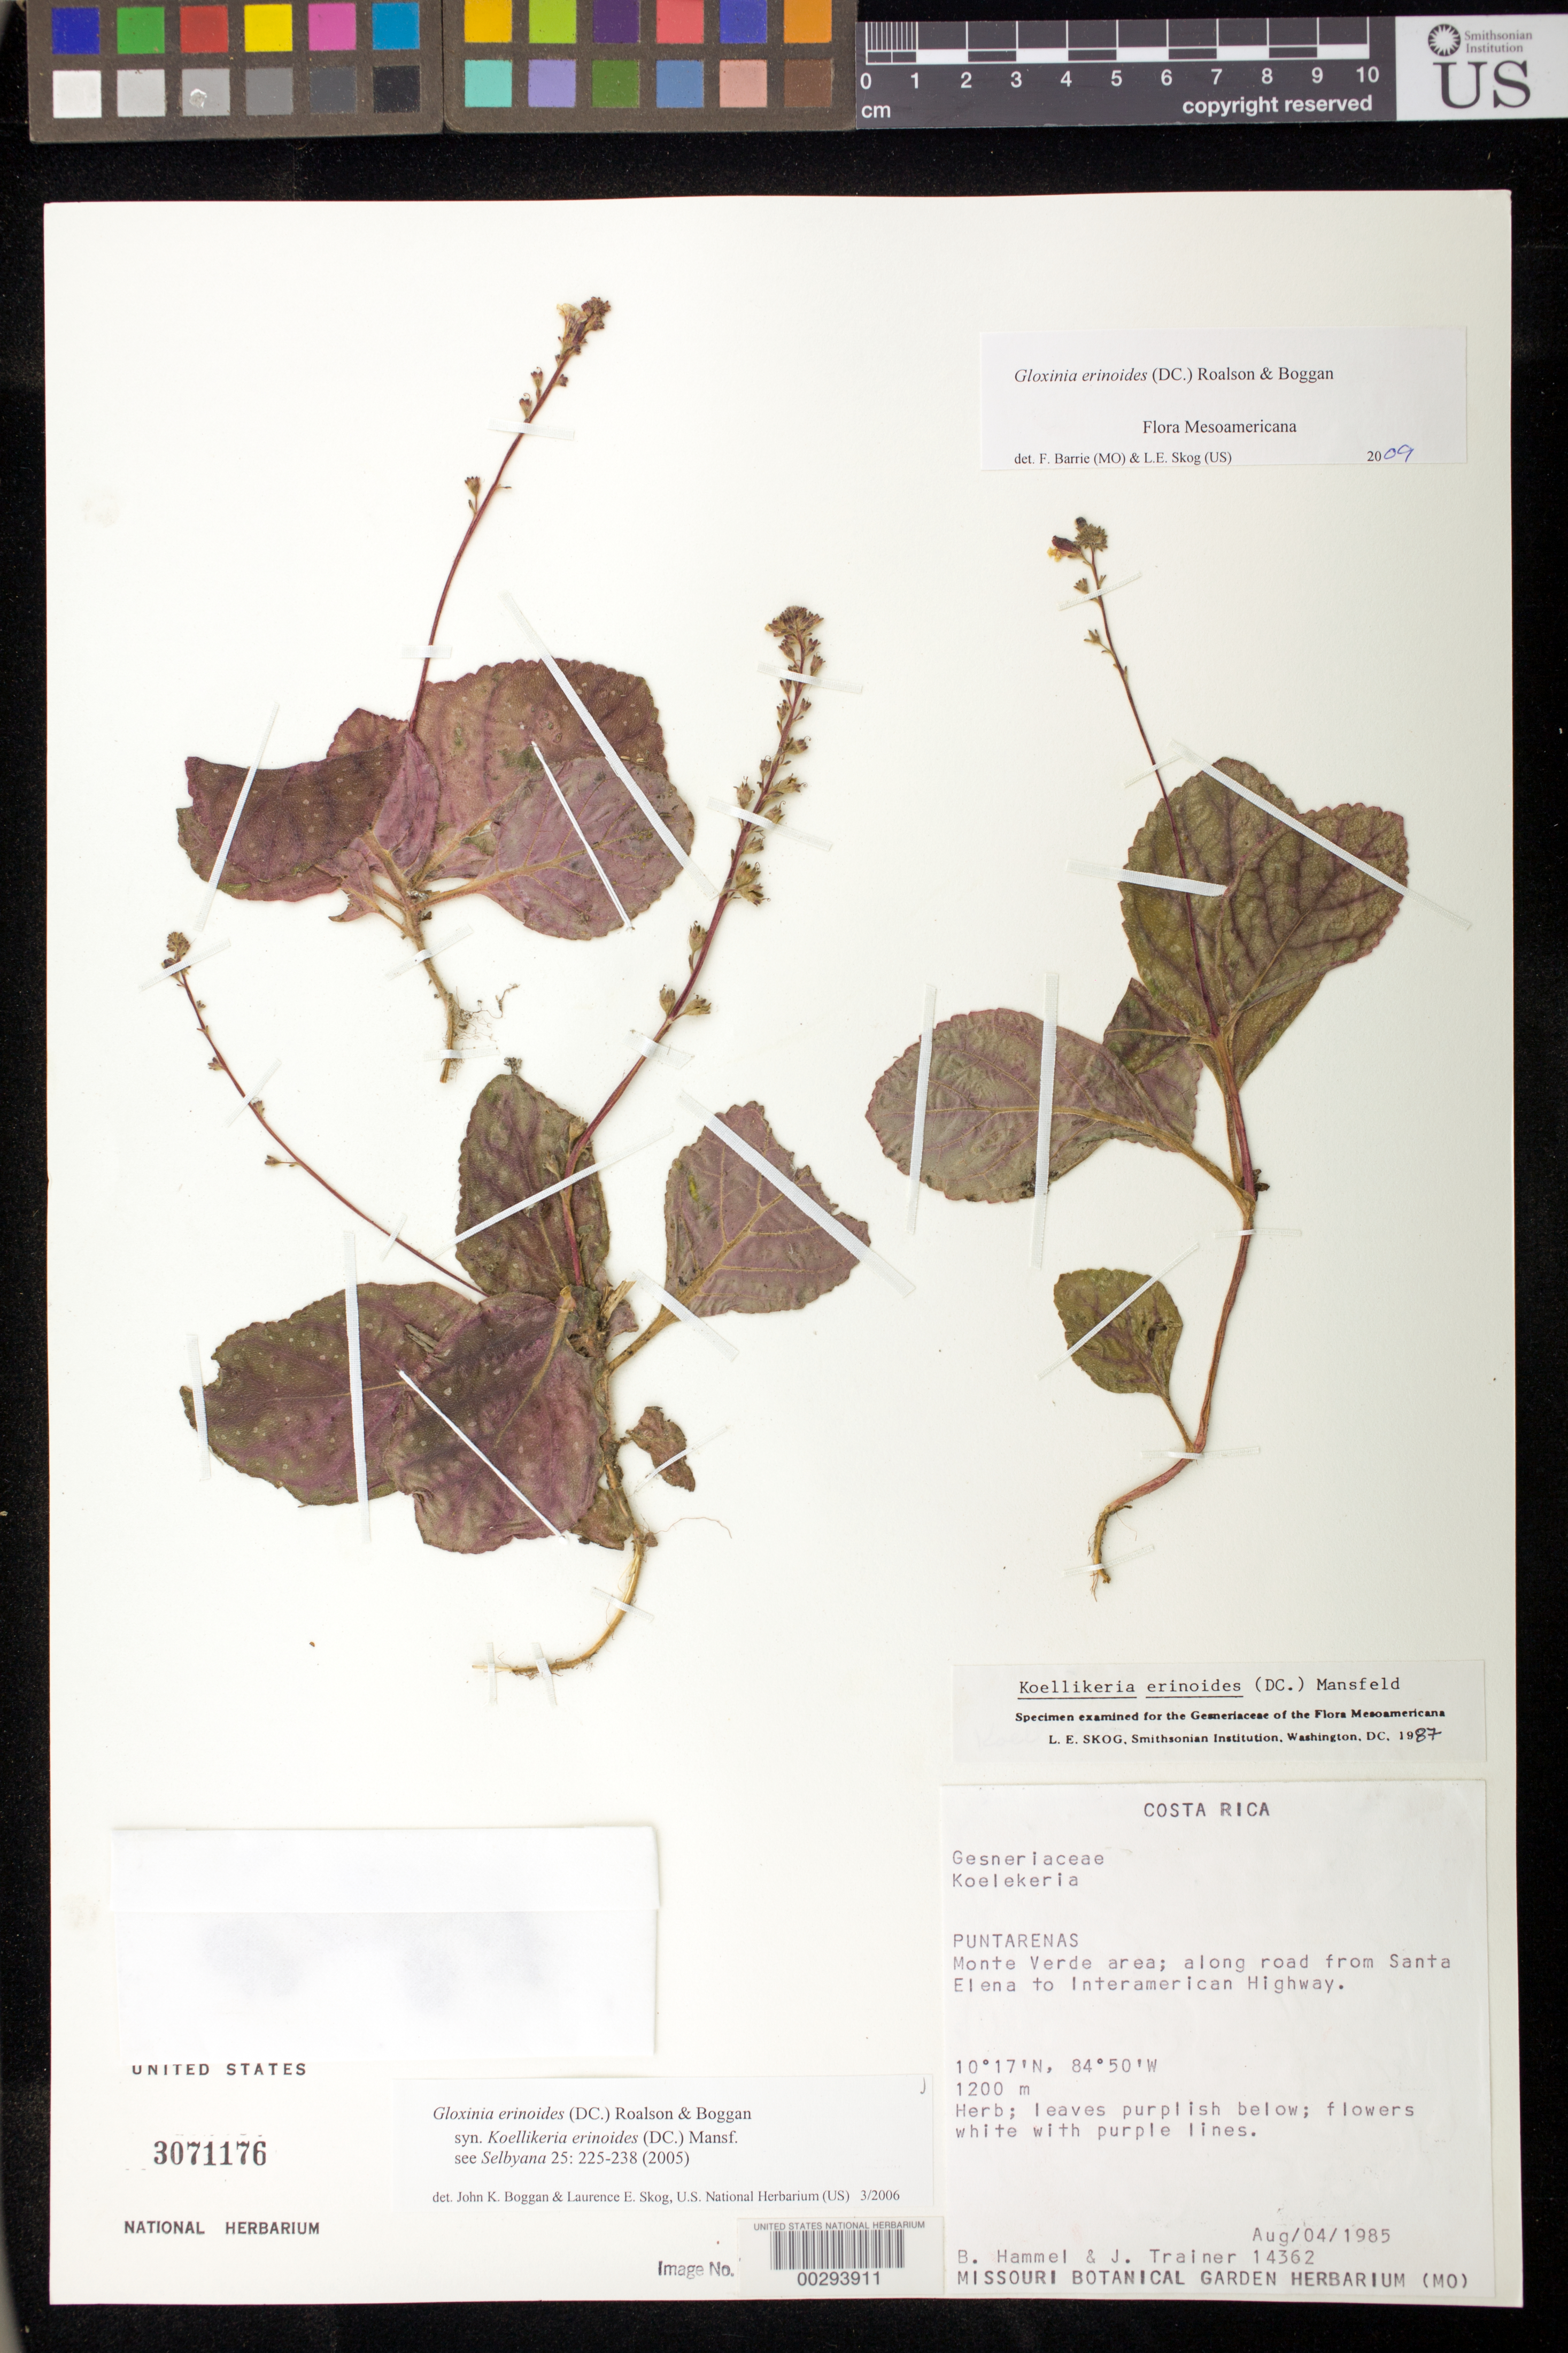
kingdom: Plantae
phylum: Tracheophyta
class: Magnoliopsida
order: Lamiales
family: Gesneriaceae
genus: Gloxinia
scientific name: Gloxinia erinoides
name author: (DC.) Roalson & Boggan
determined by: Boggan, J. K.; Skog, L. E.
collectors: B. Hammel & J. Trainer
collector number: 14362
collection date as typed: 04 Aug 1985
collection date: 1985-08-04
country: Costa Rica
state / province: Puntarenas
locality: Monte Verde area, along road from Santa Elena to Interamerican highway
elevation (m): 1200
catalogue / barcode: US 3071176